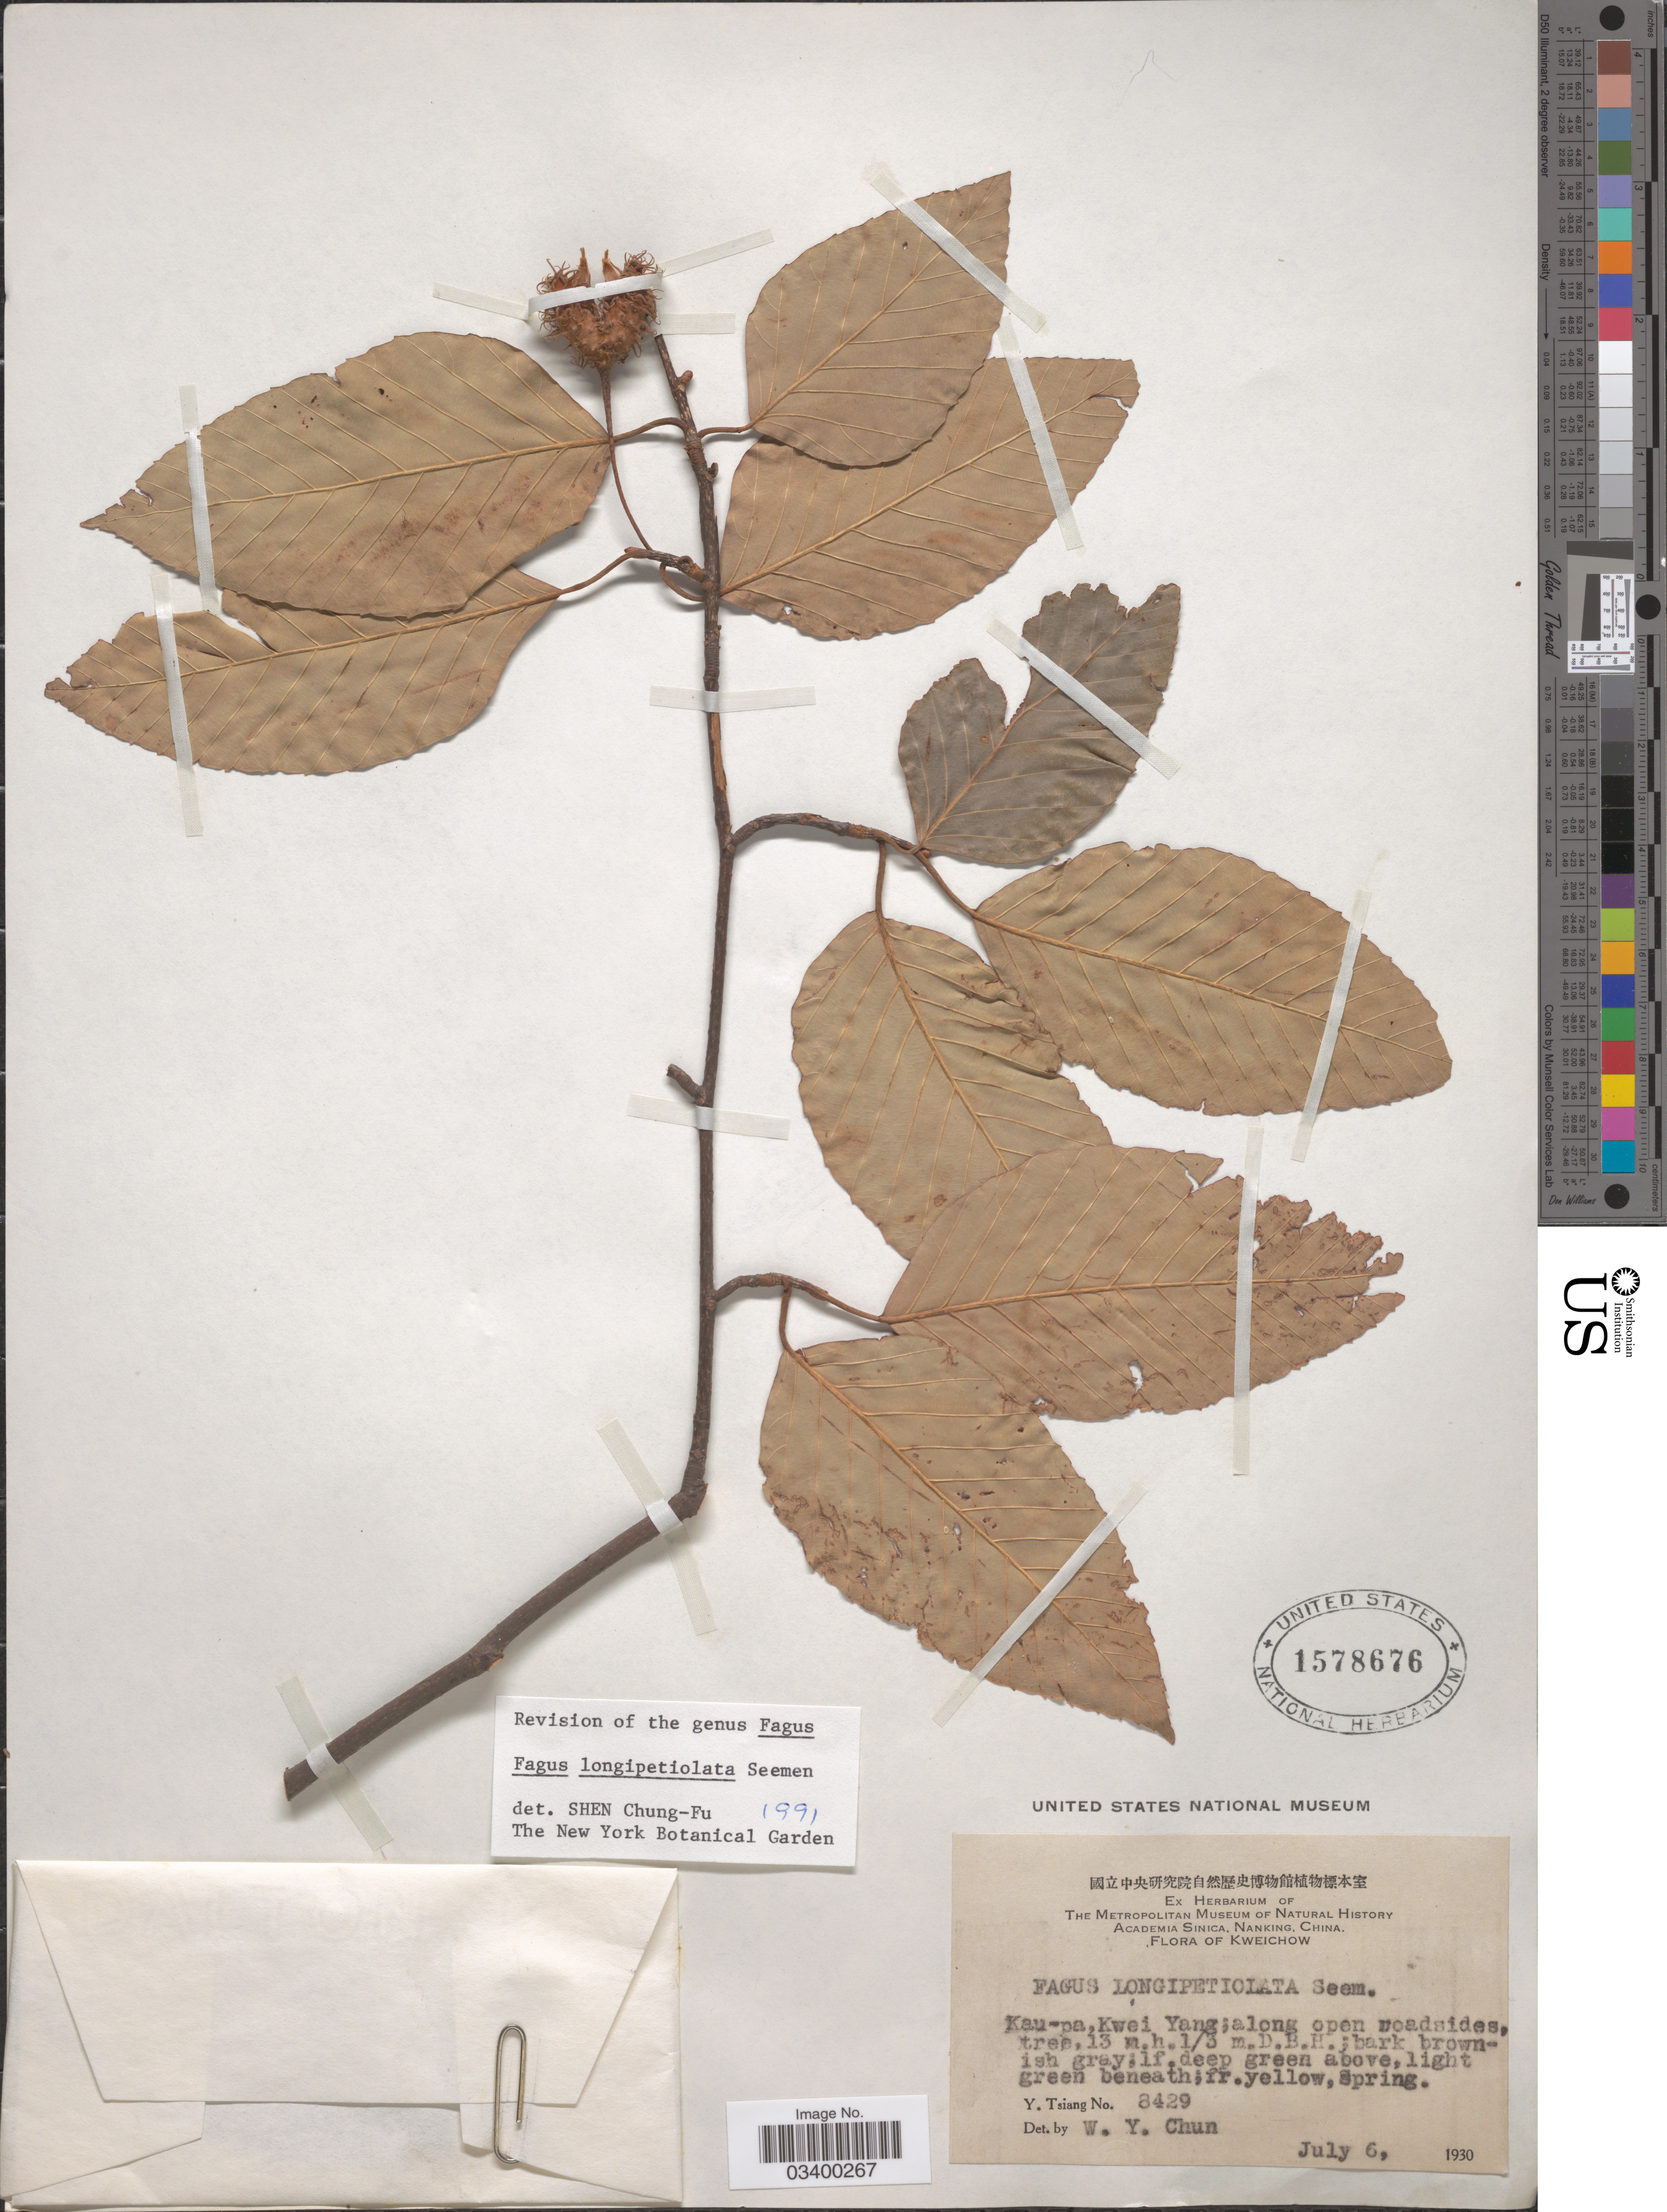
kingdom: Plantae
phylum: Tracheophyta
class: Magnoliopsida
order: Fagales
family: Fagaceae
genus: Fagus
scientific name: Fagus longipetiolata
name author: Seemen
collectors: Y. Tsiang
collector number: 8429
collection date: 1930-07-06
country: China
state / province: Guizhou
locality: Kweichow. Kau-pa, Kwei Yang; along open roadsides.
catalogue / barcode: US 1578676